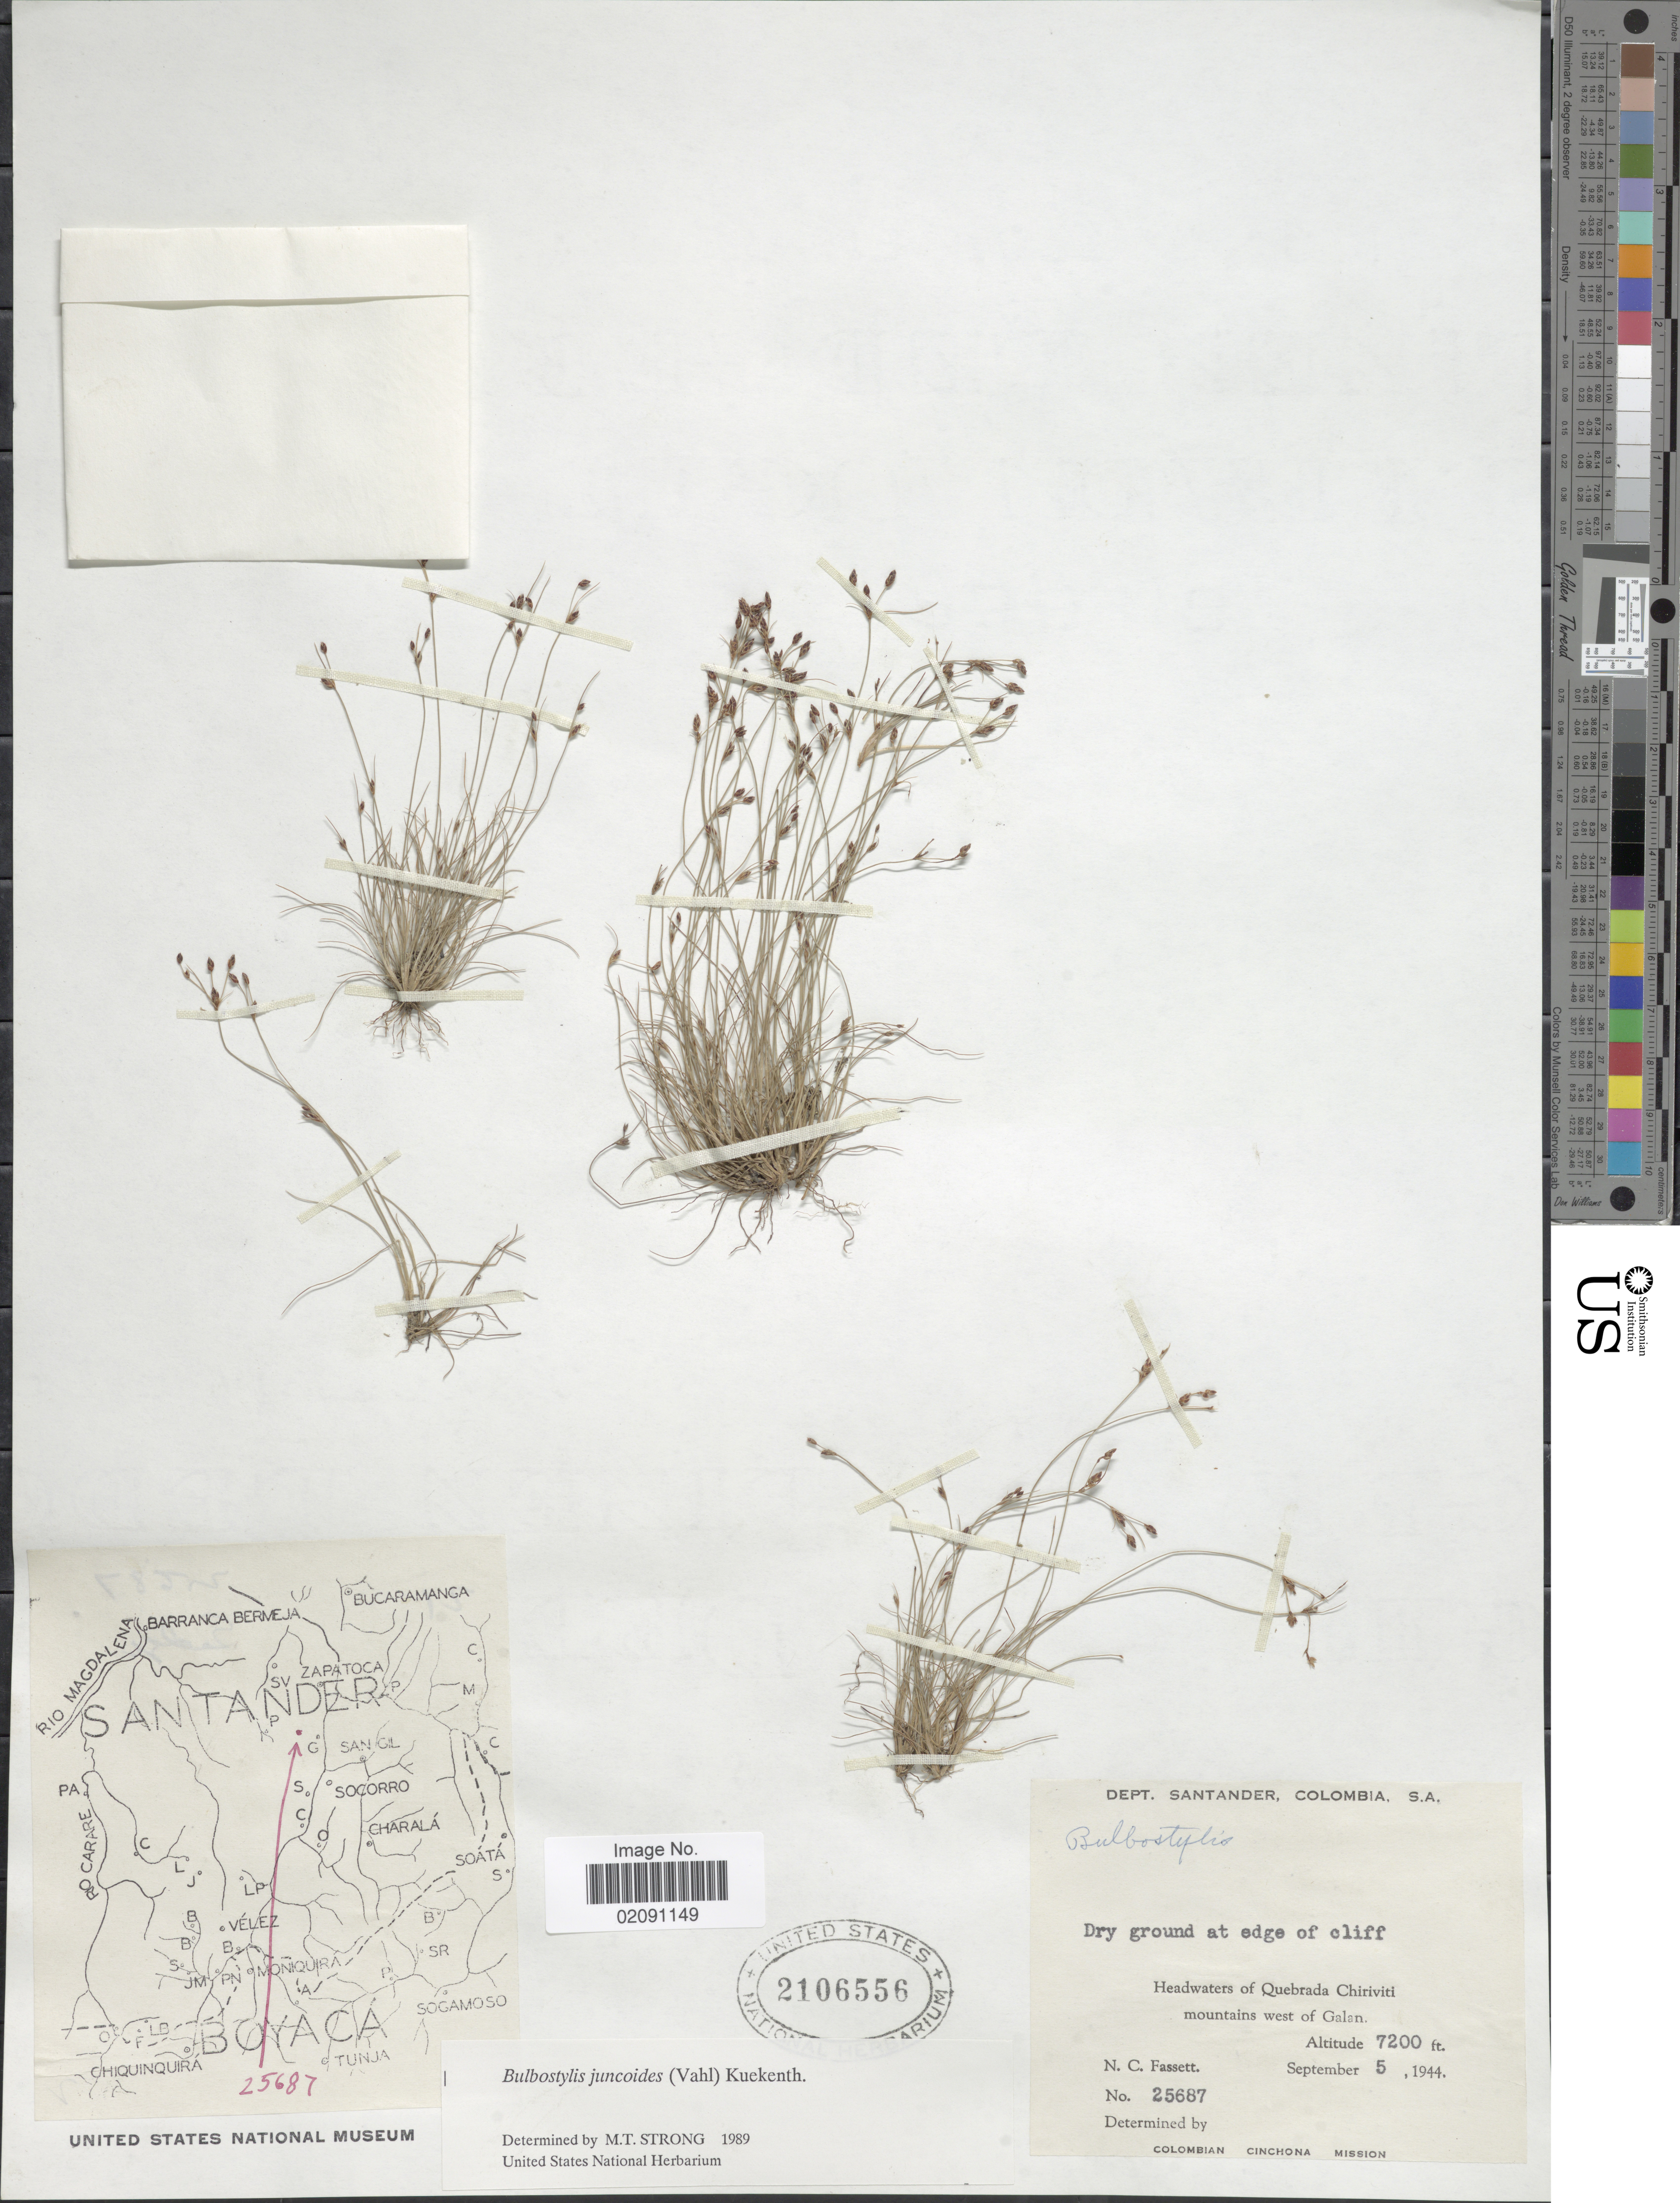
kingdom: Plantae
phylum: Tracheophyta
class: Liliopsida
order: Poales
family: Cyperaceae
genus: Bulbostylis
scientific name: Bulbostylis juncoides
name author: (Vahl) Kük. ex Herter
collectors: N. C. Fassett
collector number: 25687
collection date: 1944-09-05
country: Colombia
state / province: Santander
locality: Dry ground at edge of cliff, headwaters of Quebrada Chiriviti, mountains west of Galan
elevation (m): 2195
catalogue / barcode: US 2106556